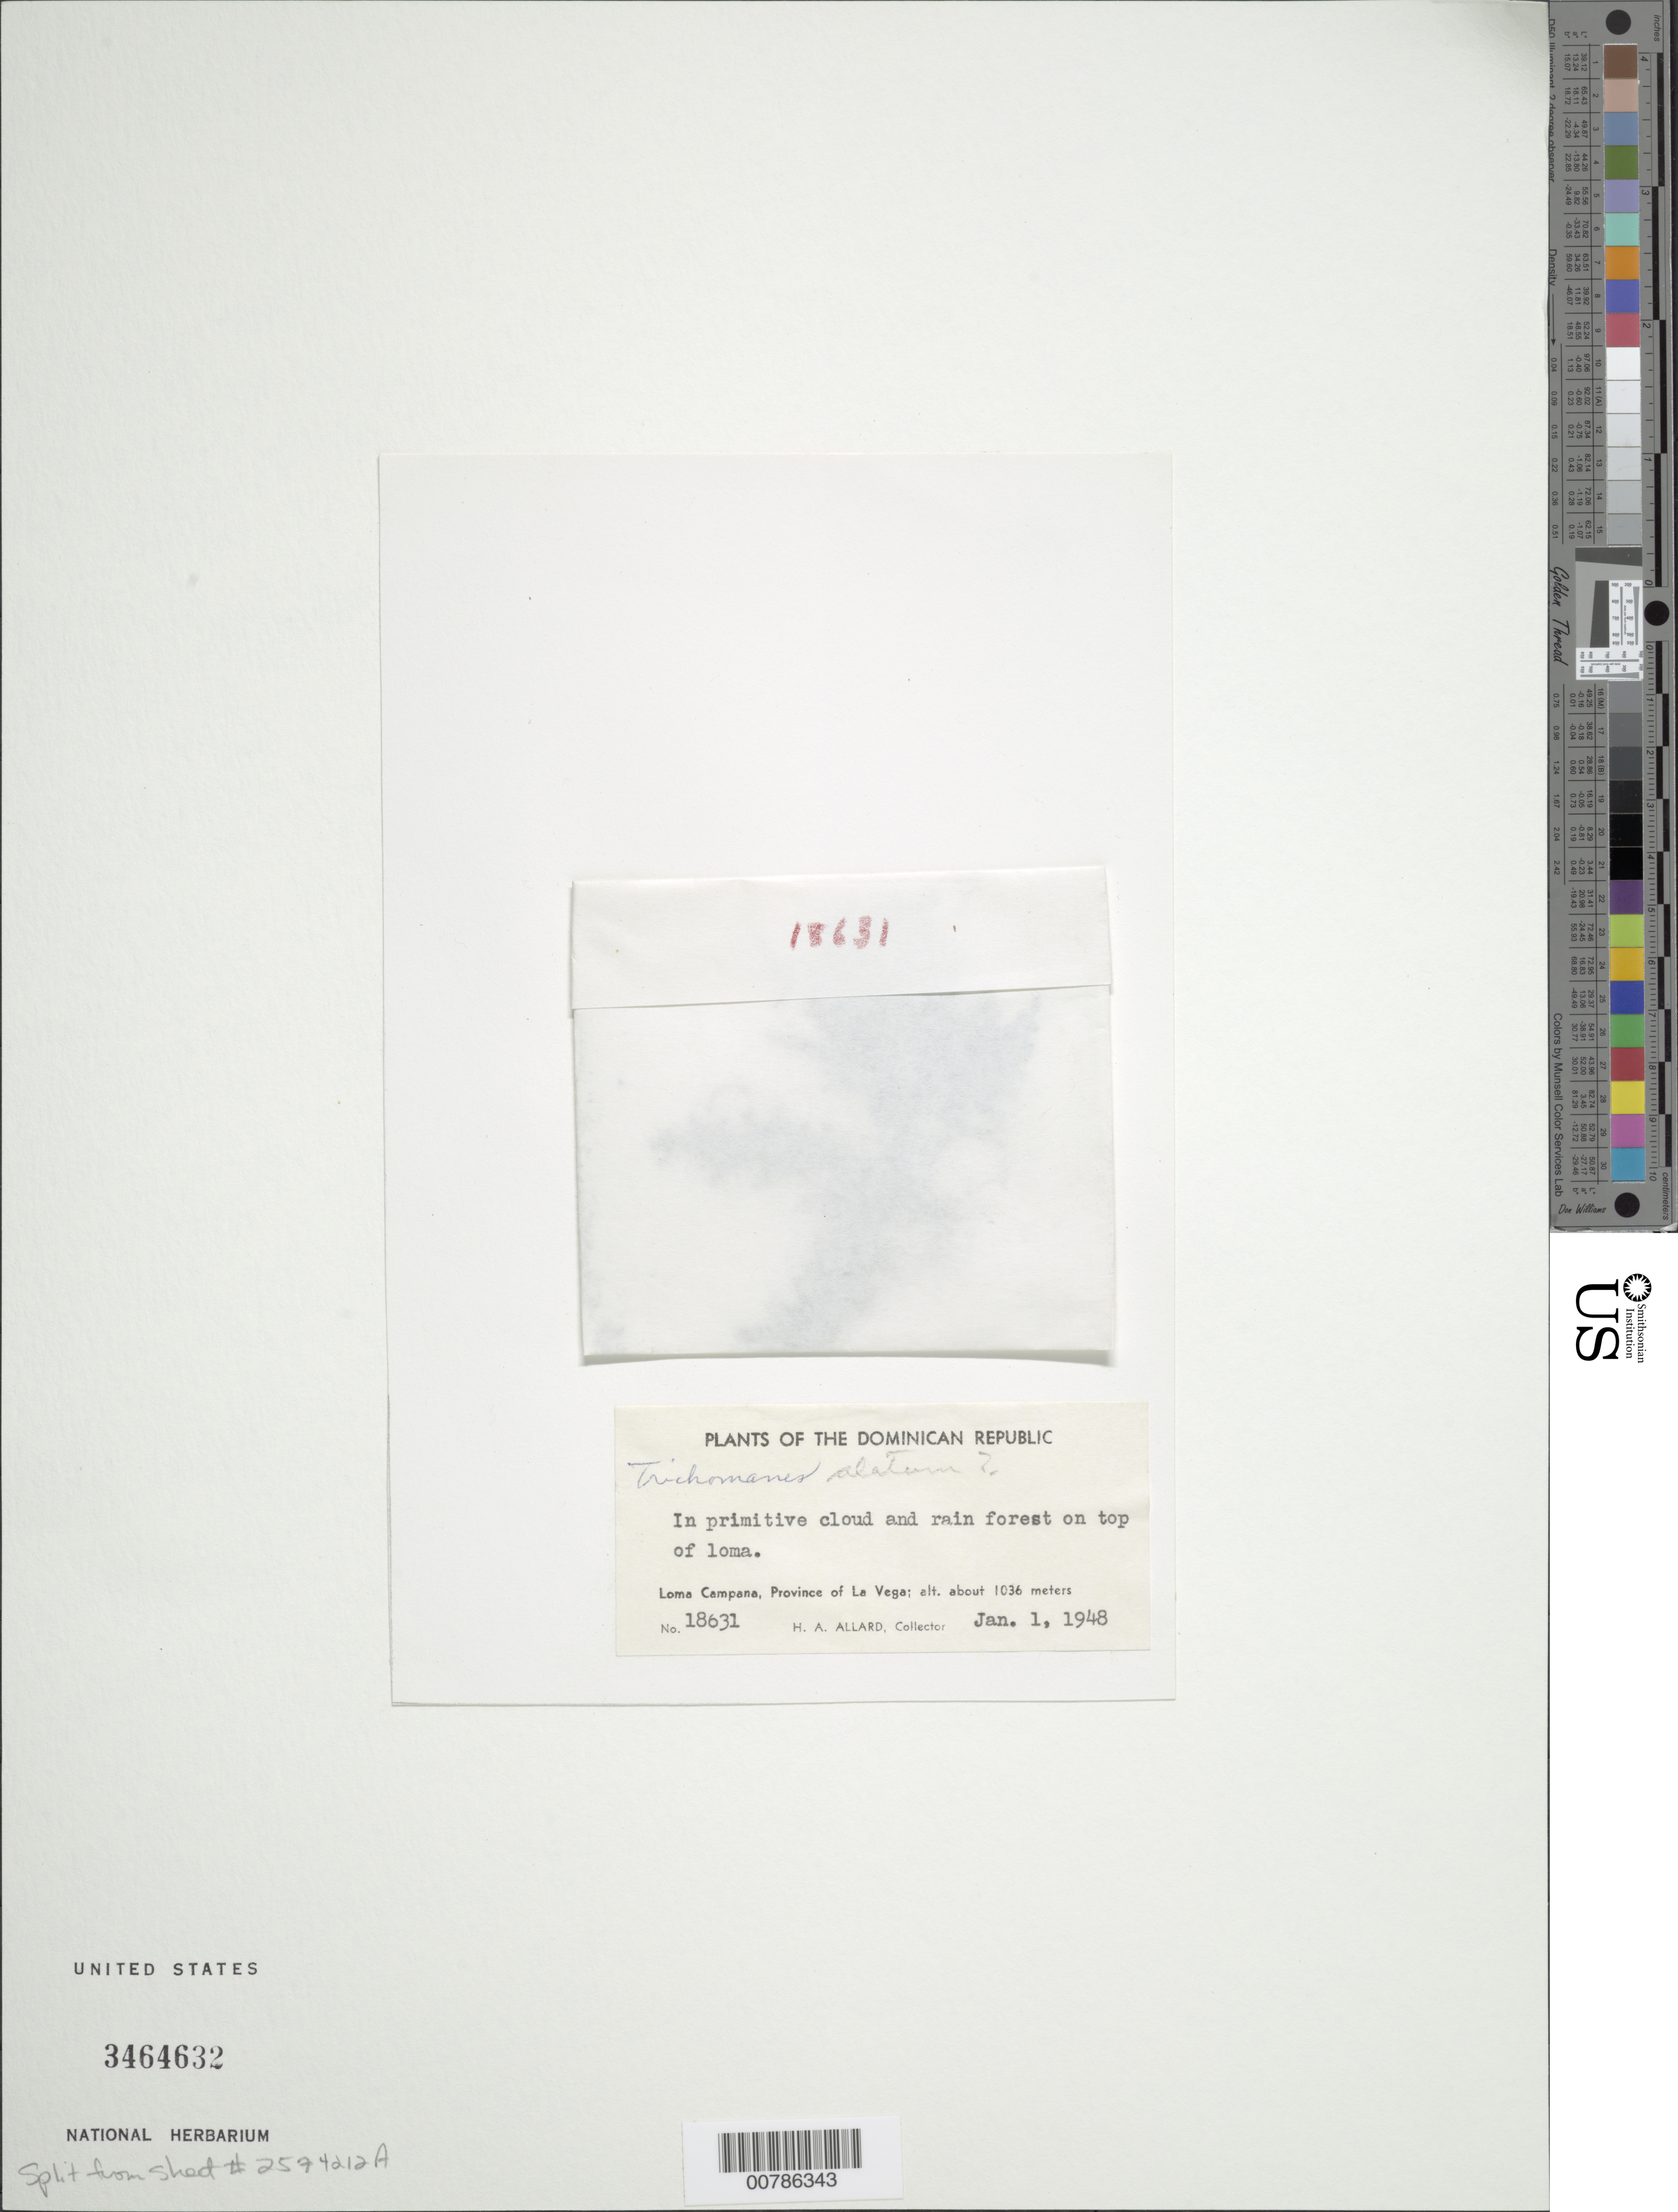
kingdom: Plantae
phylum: Tracheophyta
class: Polypodiopsida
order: Hymenophyllales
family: Hymenophyllaceae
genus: Trichomanes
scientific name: Trichomanes alatum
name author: Sw.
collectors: H. A. Allard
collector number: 18631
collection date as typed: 01 Jan 1948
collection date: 1948-01-01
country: Dominican Republic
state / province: La Vega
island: Hispaniola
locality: Loma Campana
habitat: In primitive cloud and rain forest on top of loma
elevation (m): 1036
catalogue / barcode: US 3464632